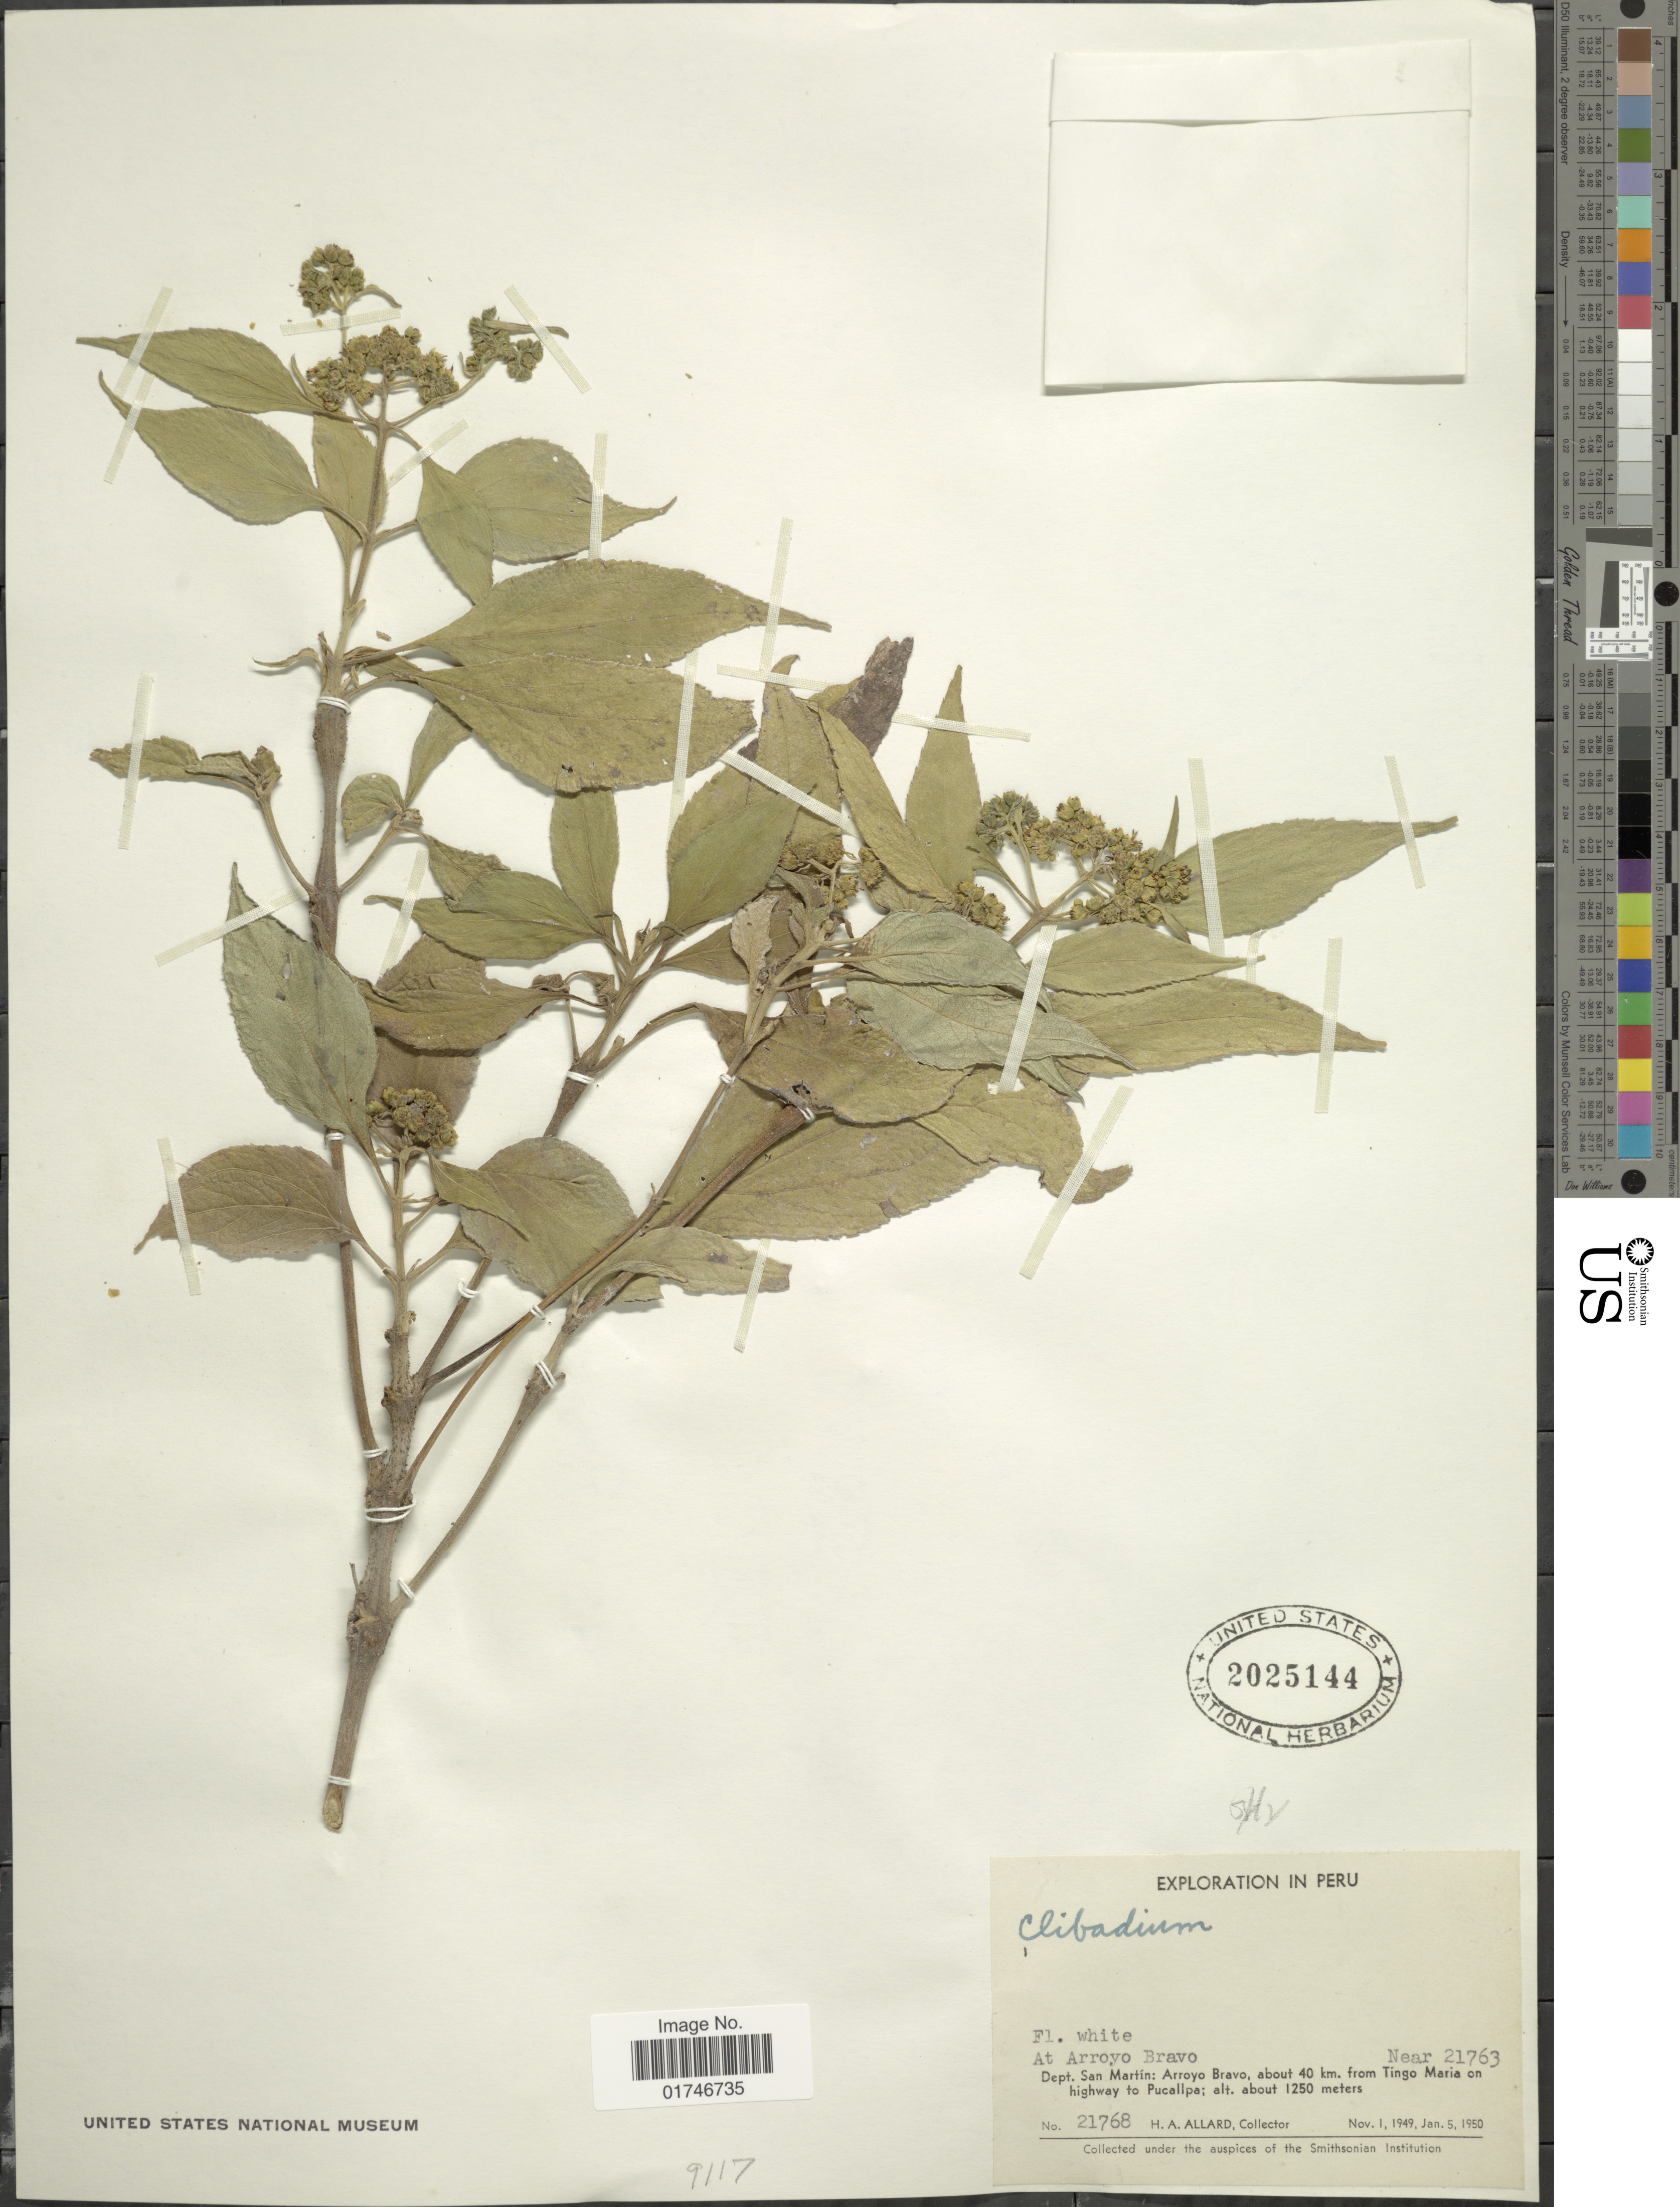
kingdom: Plantae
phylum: Tracheophyta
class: Magnoliopsida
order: Asterales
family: Asteraceae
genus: Clibadium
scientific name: Clibadium peruvianum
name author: Poepp.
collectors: H. A. Allard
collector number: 21768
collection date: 1949-11-01/1950-01-05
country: Peru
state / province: San Martín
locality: At Arroyo Bravo. Dept. San Martín: Arroyo Bravo, about 40 km. from Tingo Maria on highway to Pucallpa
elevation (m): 1250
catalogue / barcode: US 2025144